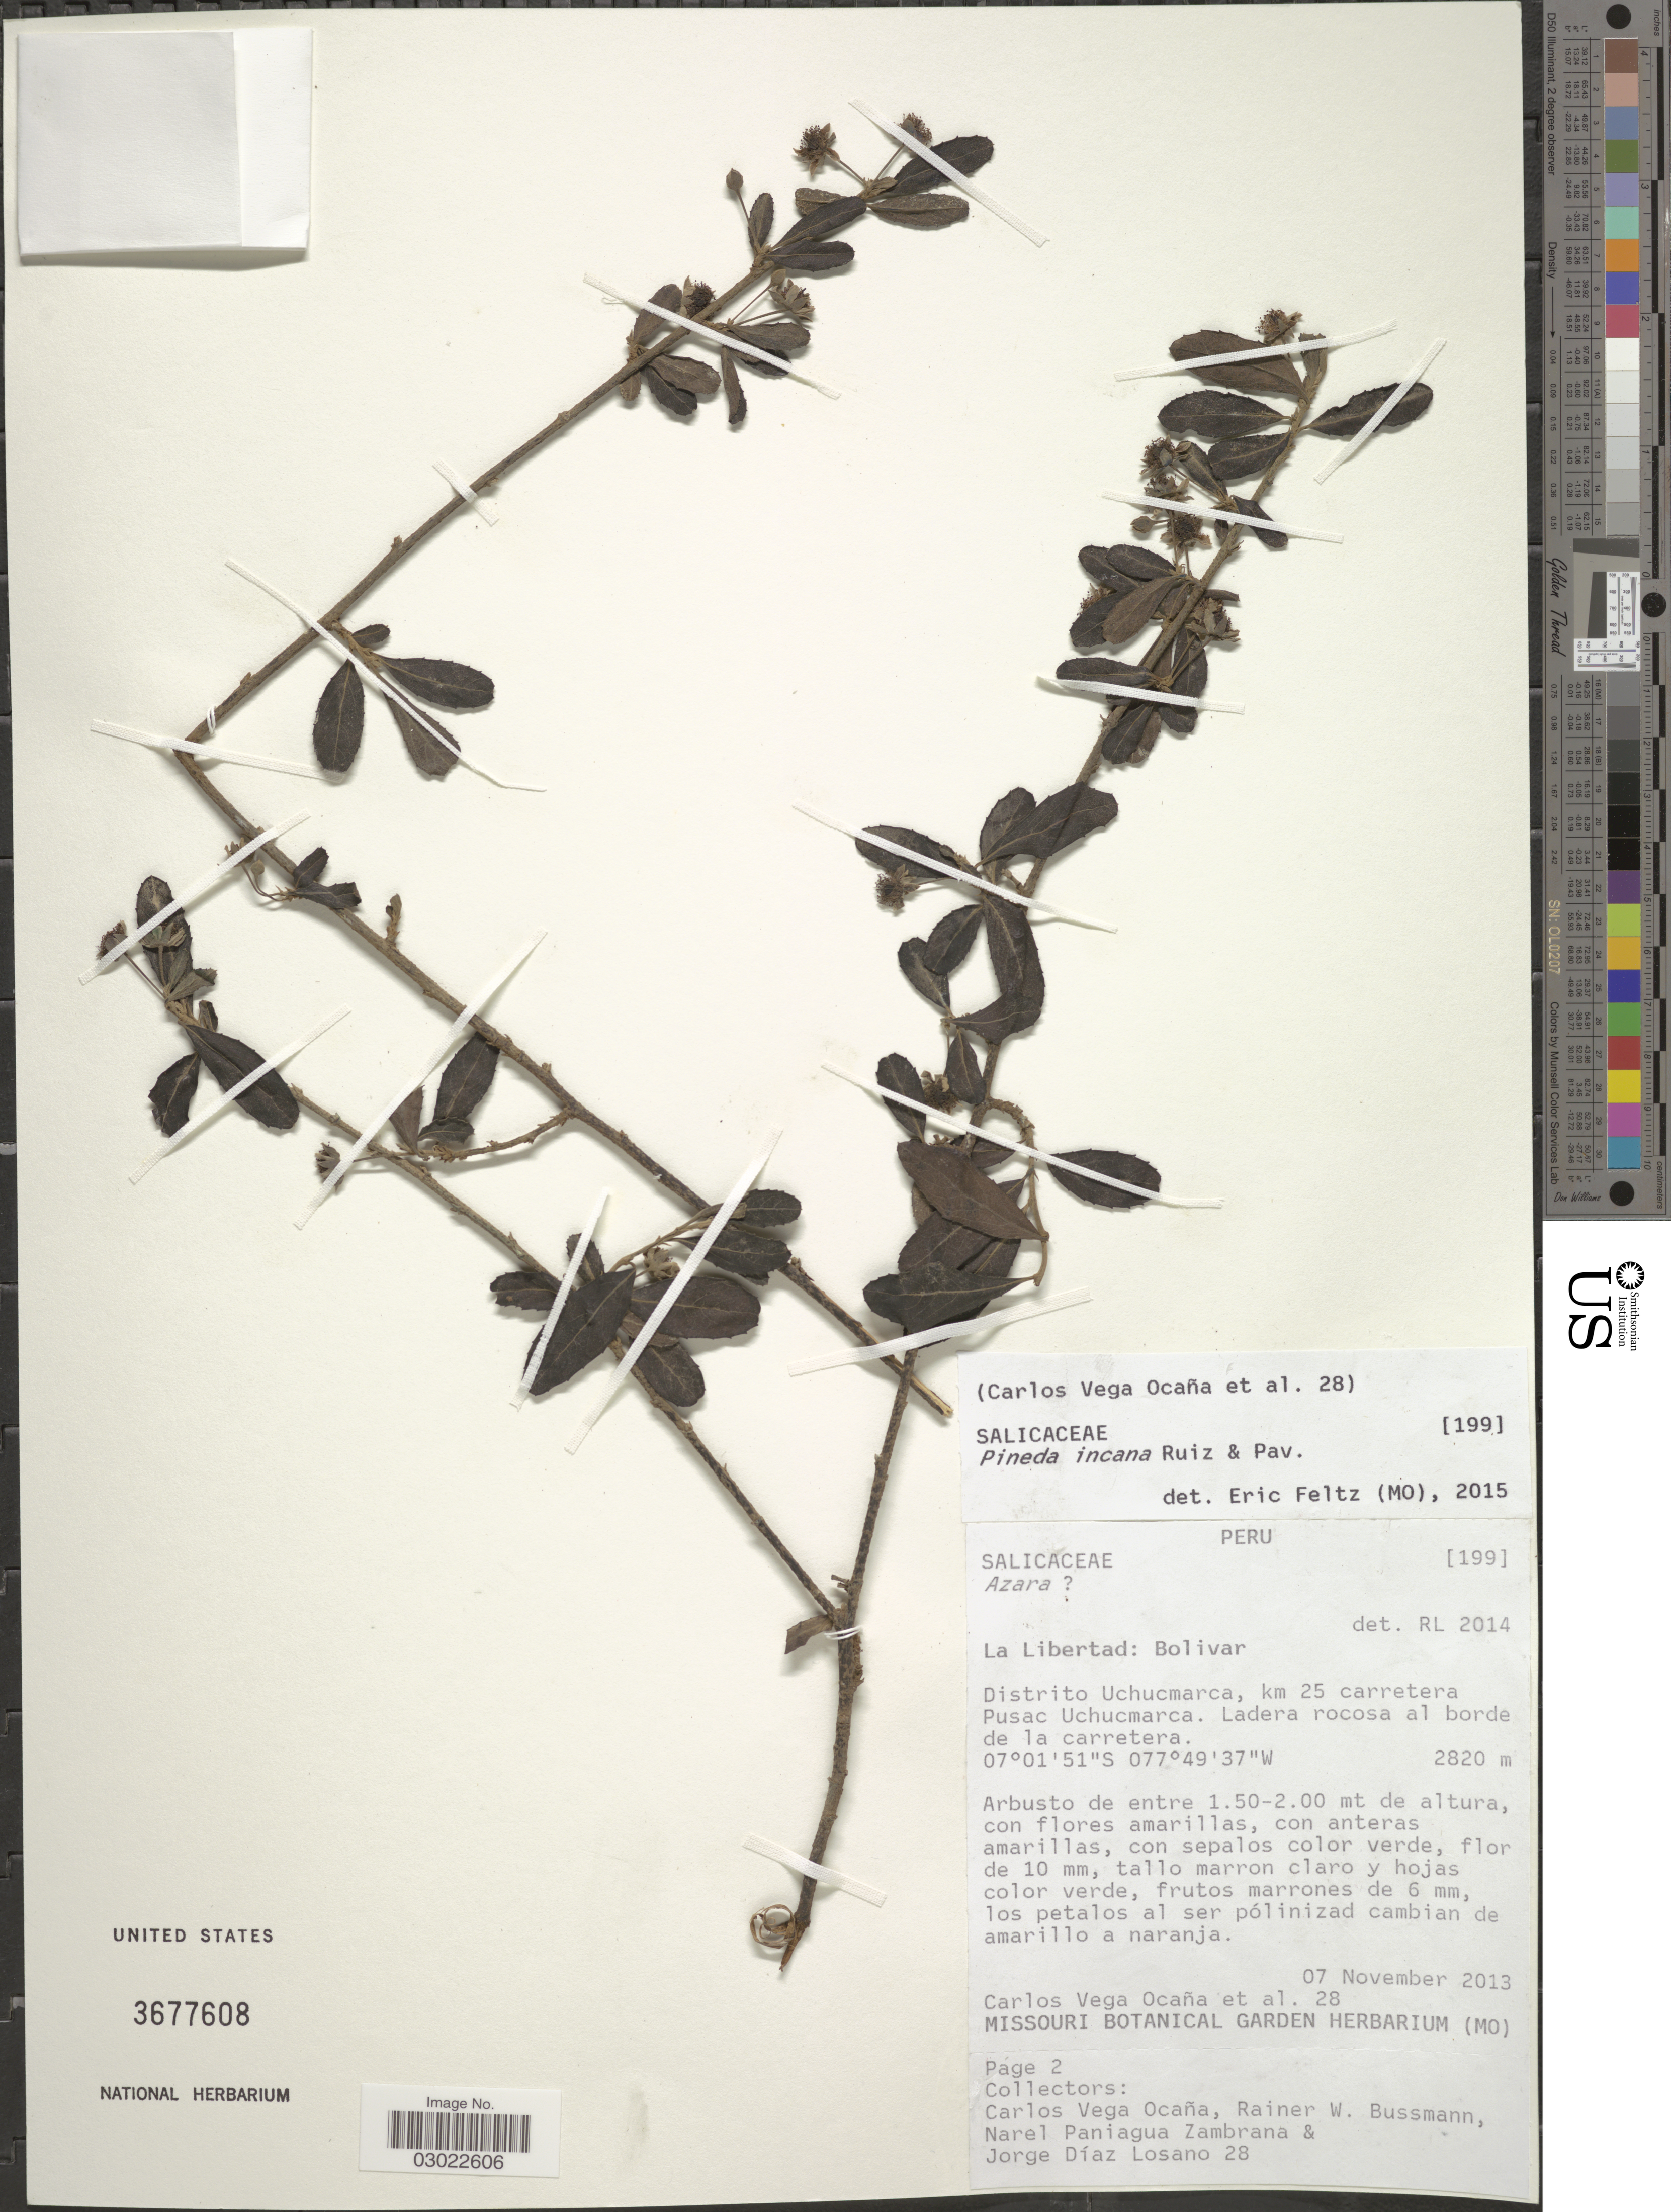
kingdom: Plantae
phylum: Tracheophyta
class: Magnoliopsida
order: Malpighiales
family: Salicaceae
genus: Pineda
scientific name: Pineda incana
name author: Ruiz & Pav.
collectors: C. Ocaña, R. W. Bussmann, N. Zambrana & J. Losano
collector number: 28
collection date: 2013-11-07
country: Peru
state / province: La Libertad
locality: Bolivar. Distrito Uchucmarca, km 25 carretera Pusac Uchucmarca. Ladera rocosa al borde de la carretera.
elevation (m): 2820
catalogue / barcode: US 3677608